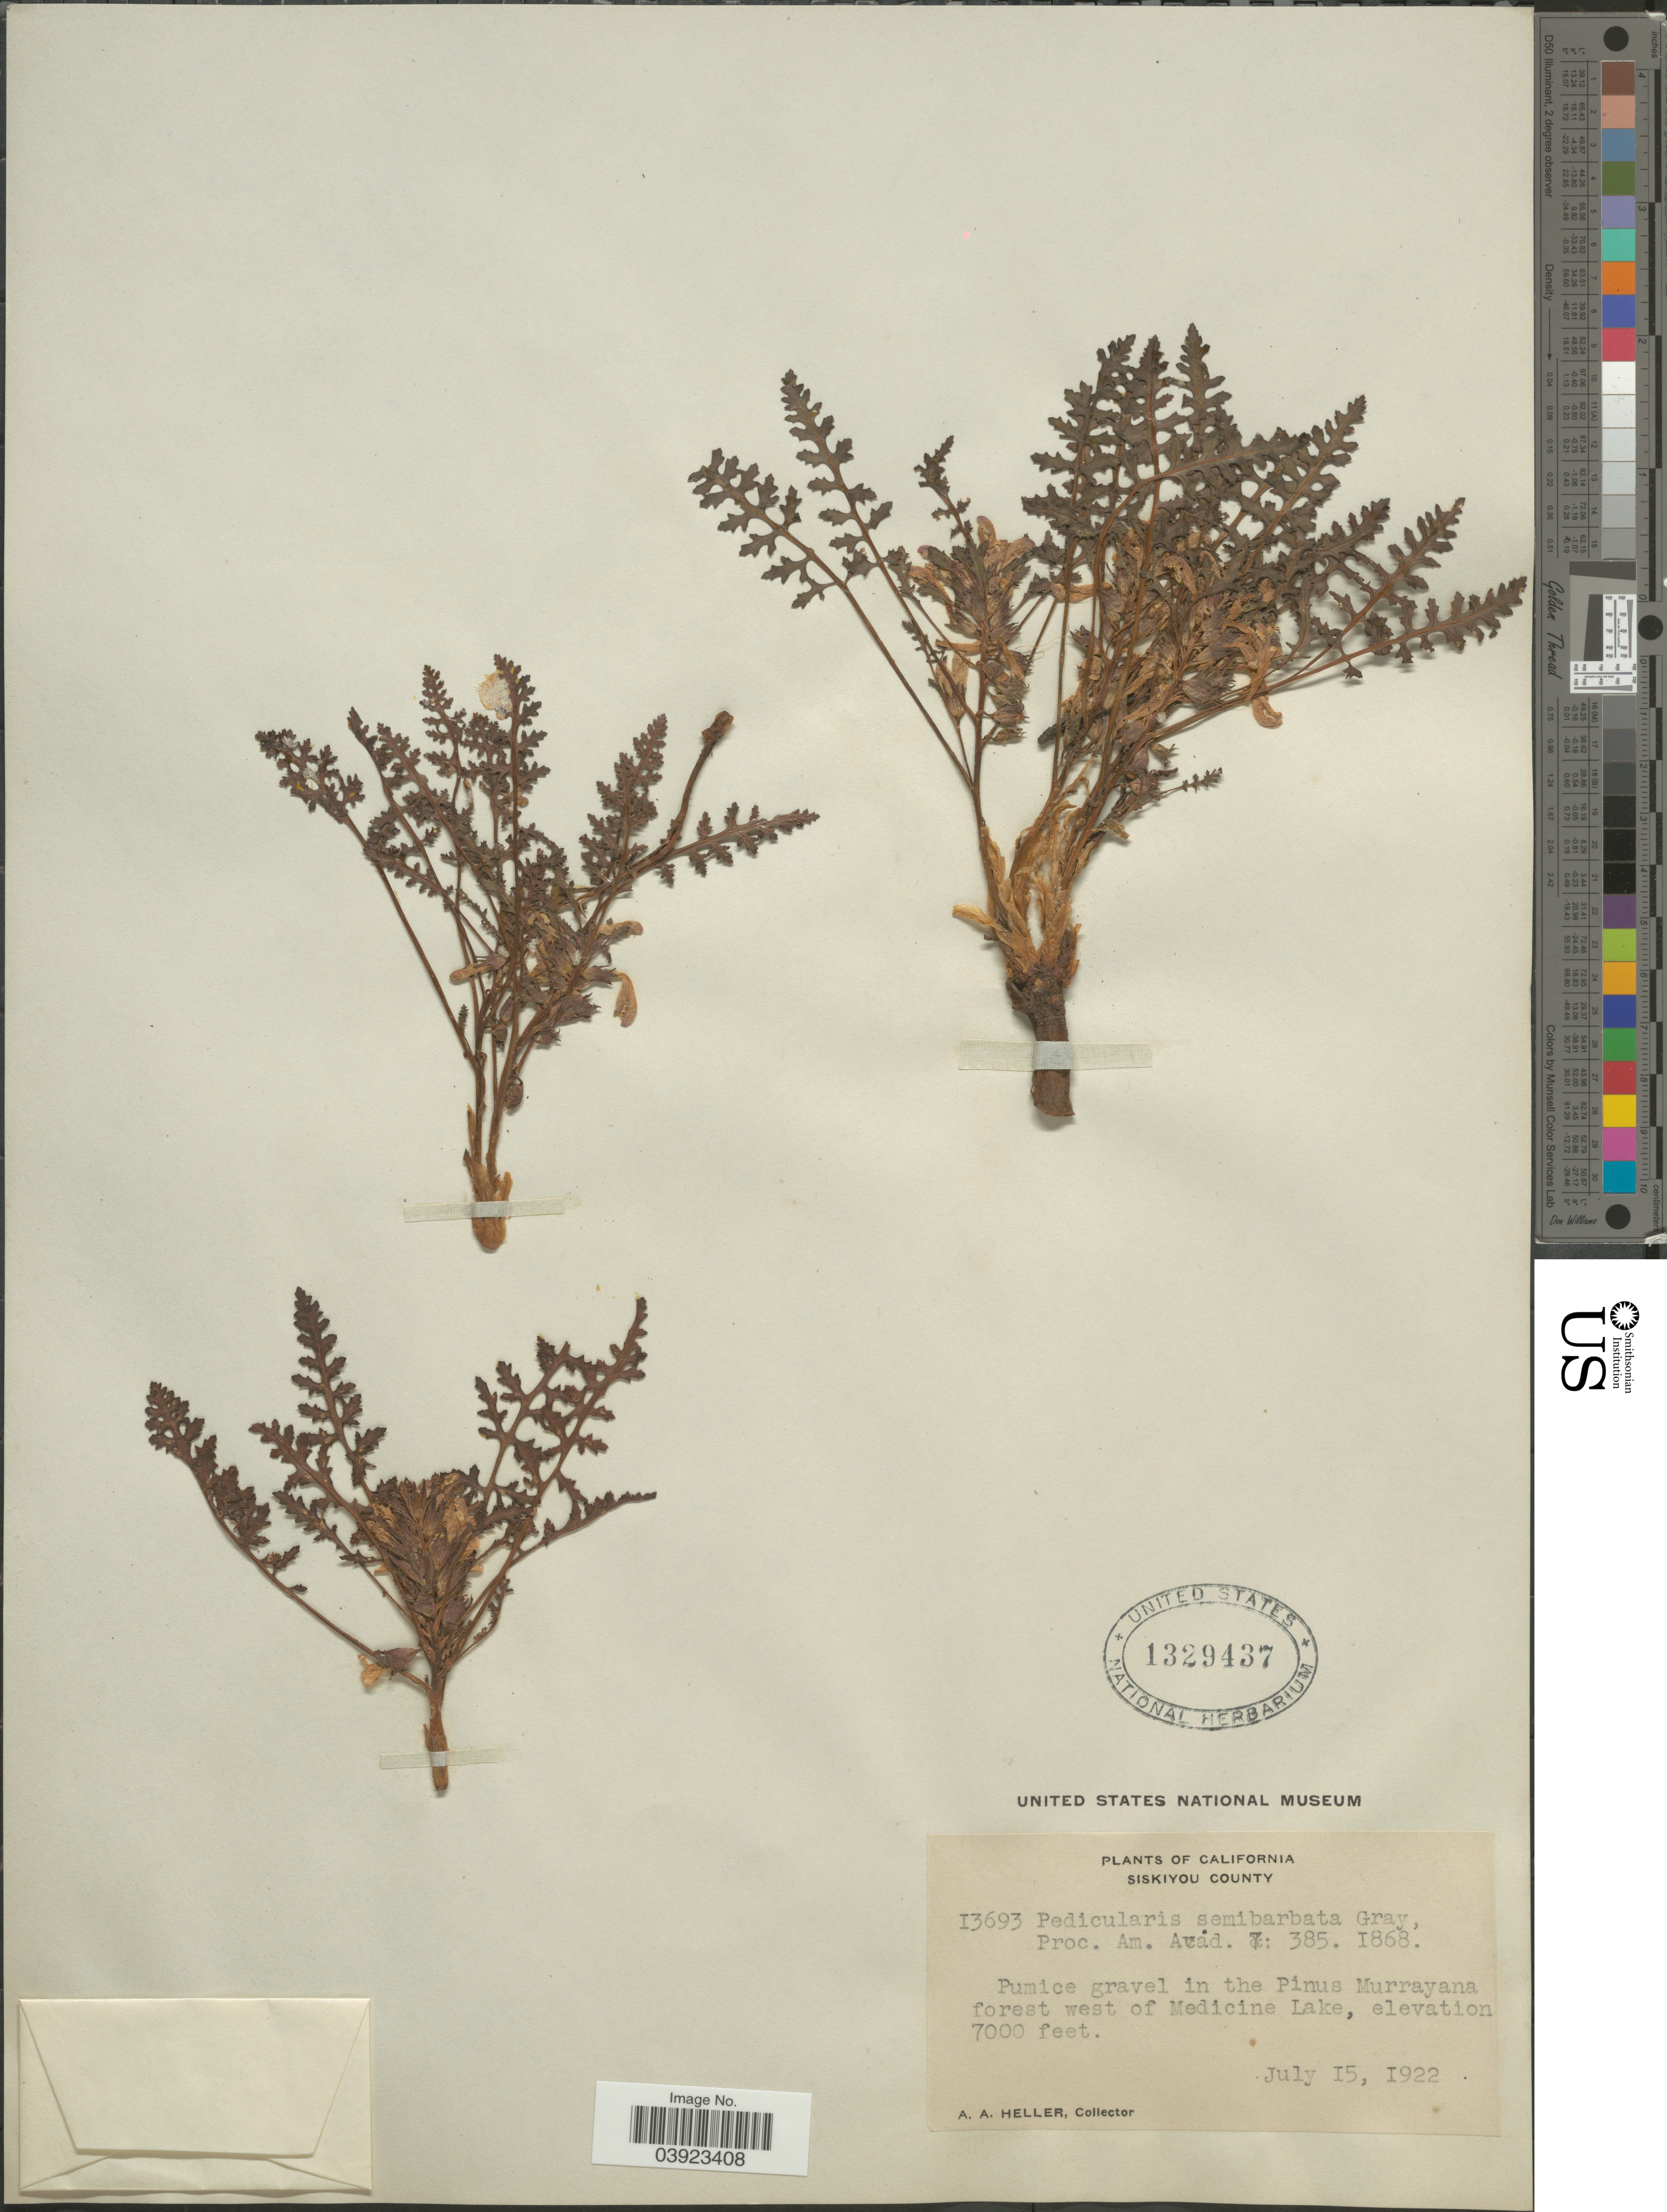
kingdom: Plantae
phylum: Tracheophyta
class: Magnoliopsida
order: Lamiales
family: Orobanchaceae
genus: Pedicularis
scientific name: Pedicularis semibarbata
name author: A. Gray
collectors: A. A. Heller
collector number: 13693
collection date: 1922-07-15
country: United States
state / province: California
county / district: Siskiyou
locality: Siskiyou County. West of Medicine Lake.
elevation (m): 2134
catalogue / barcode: US 1329437